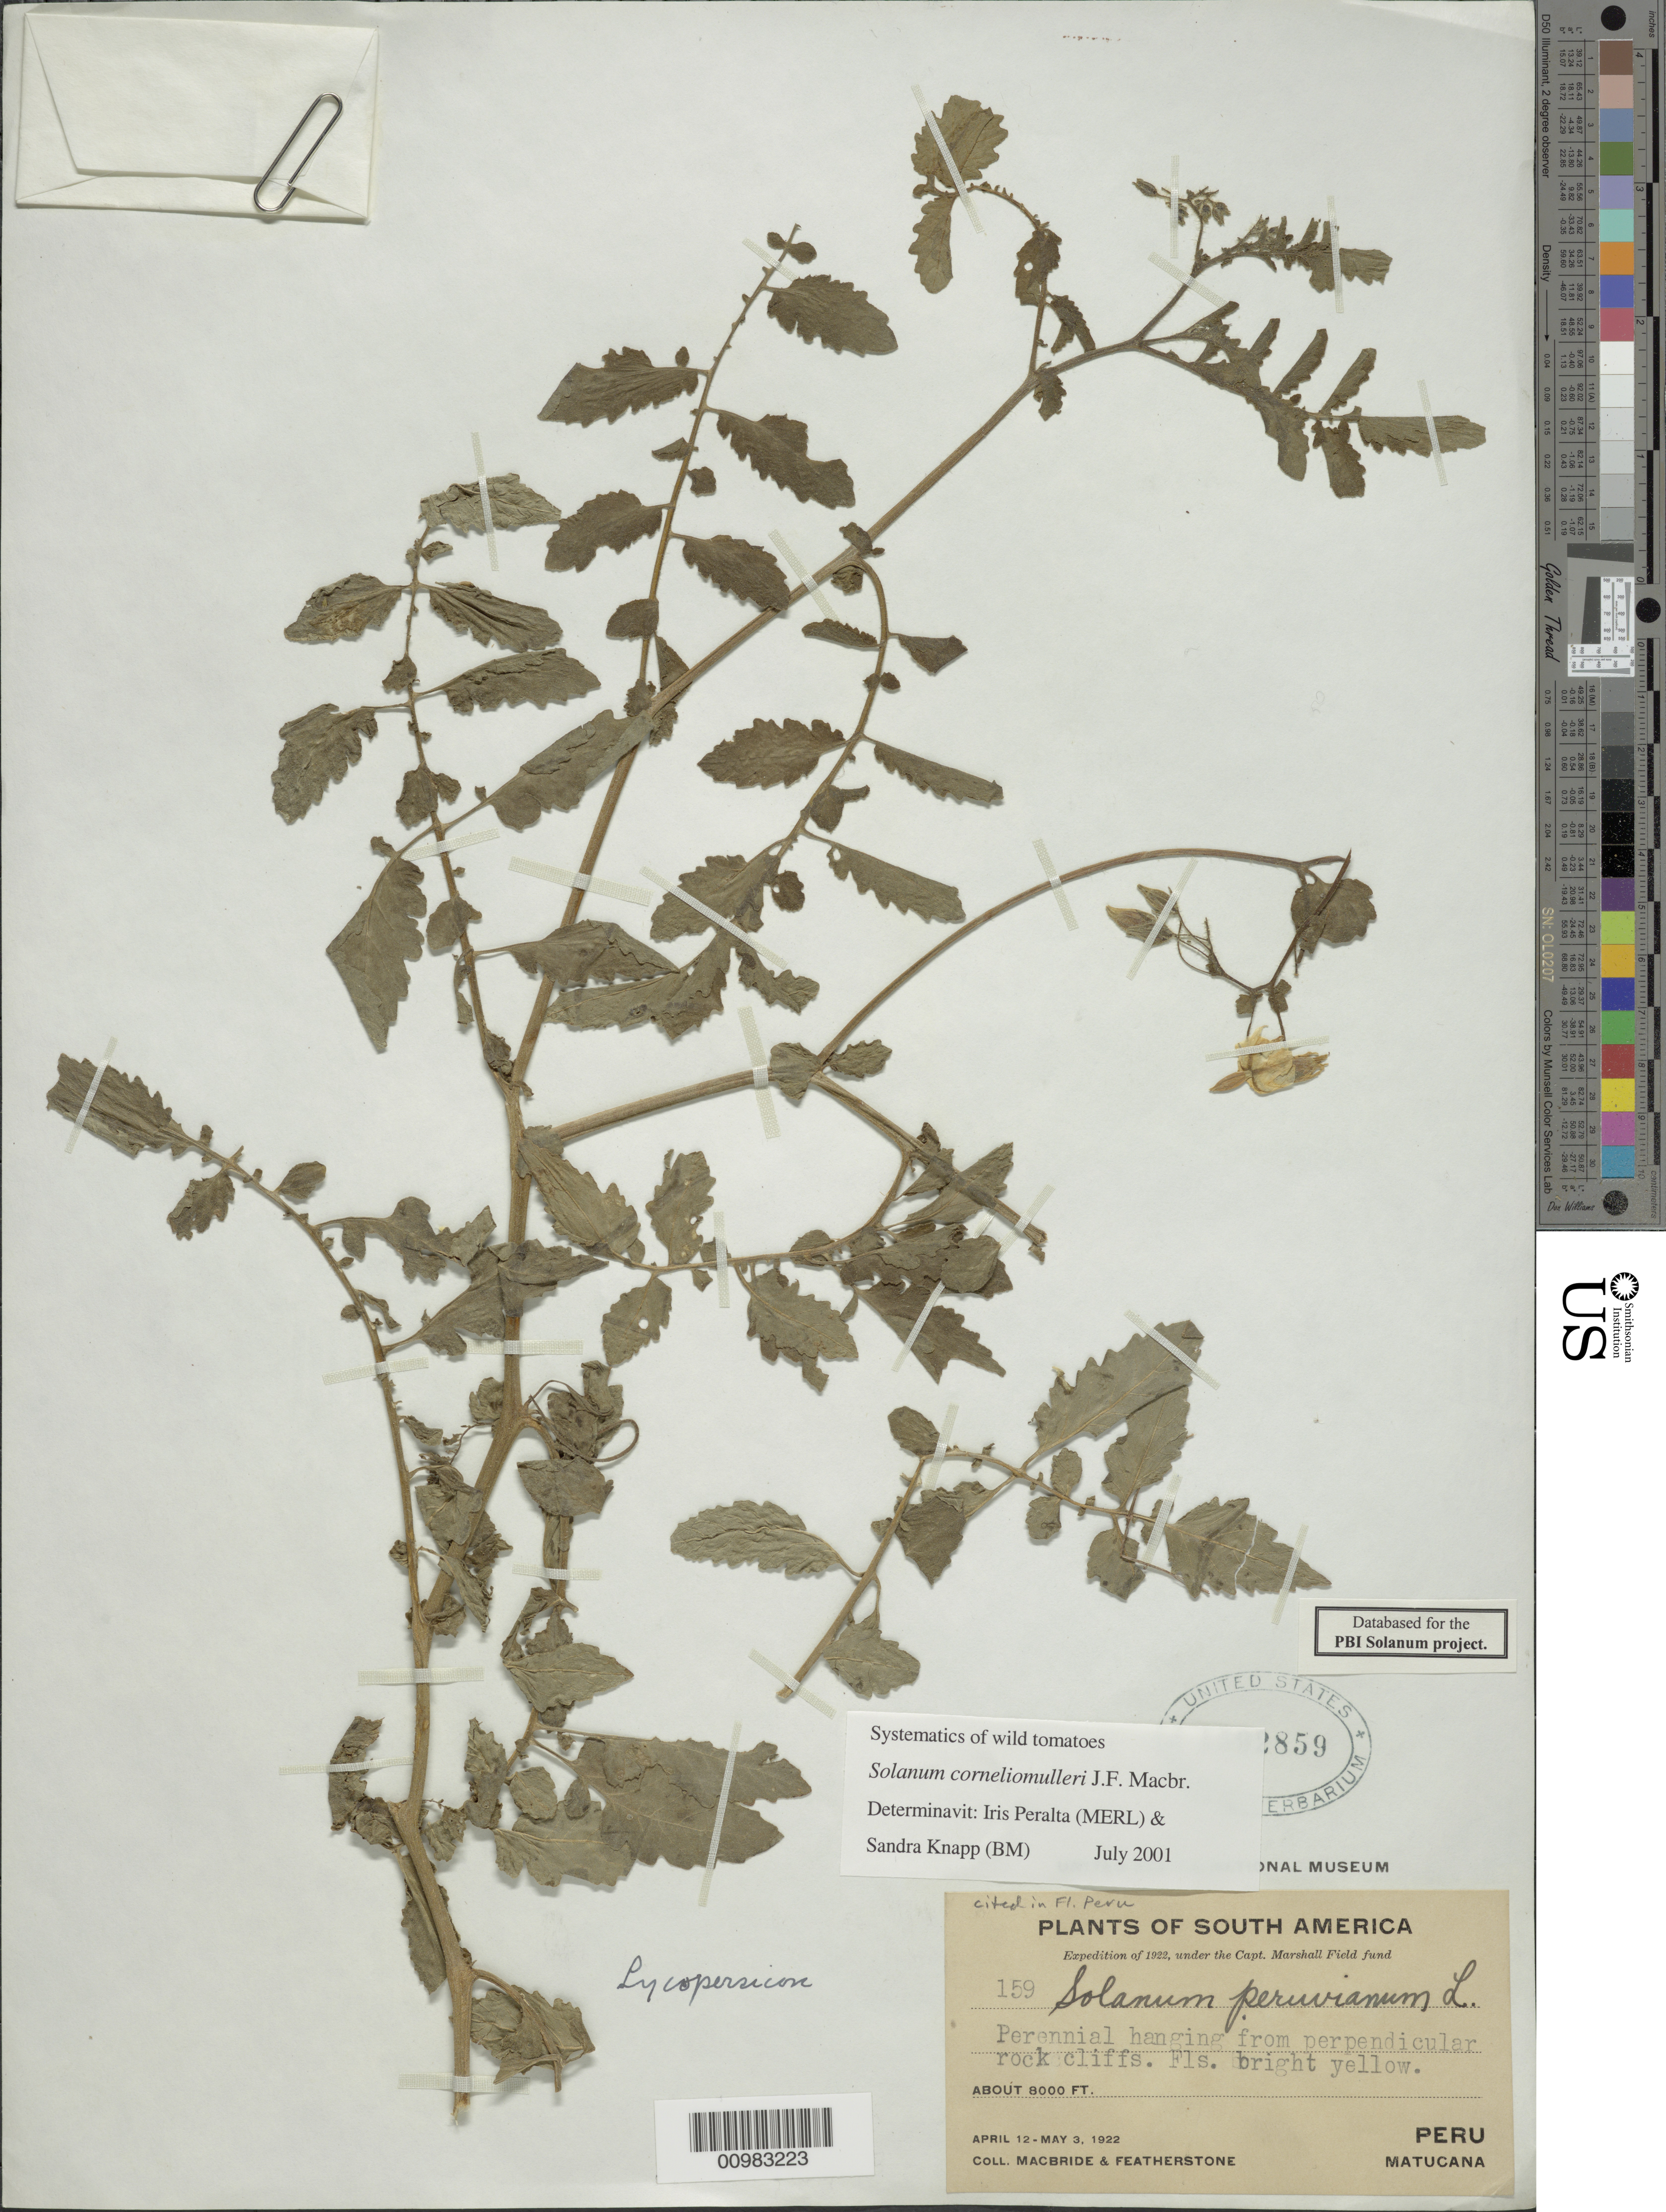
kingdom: Plantae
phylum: Tracheophyta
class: Magnoliopsida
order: Solanales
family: Solanaceae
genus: Solanum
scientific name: Solanum corneliomulleri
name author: J.F. Macbr.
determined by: Peralta, Iris E.; Knapp, S. D.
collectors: J. F. Macbride & W. Featherstone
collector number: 159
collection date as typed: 12 Apr 1922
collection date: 1922-04-12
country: Peru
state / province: Lima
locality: Matucana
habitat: hanging from perpendicular rock cliffs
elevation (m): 2439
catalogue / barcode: US 1592859